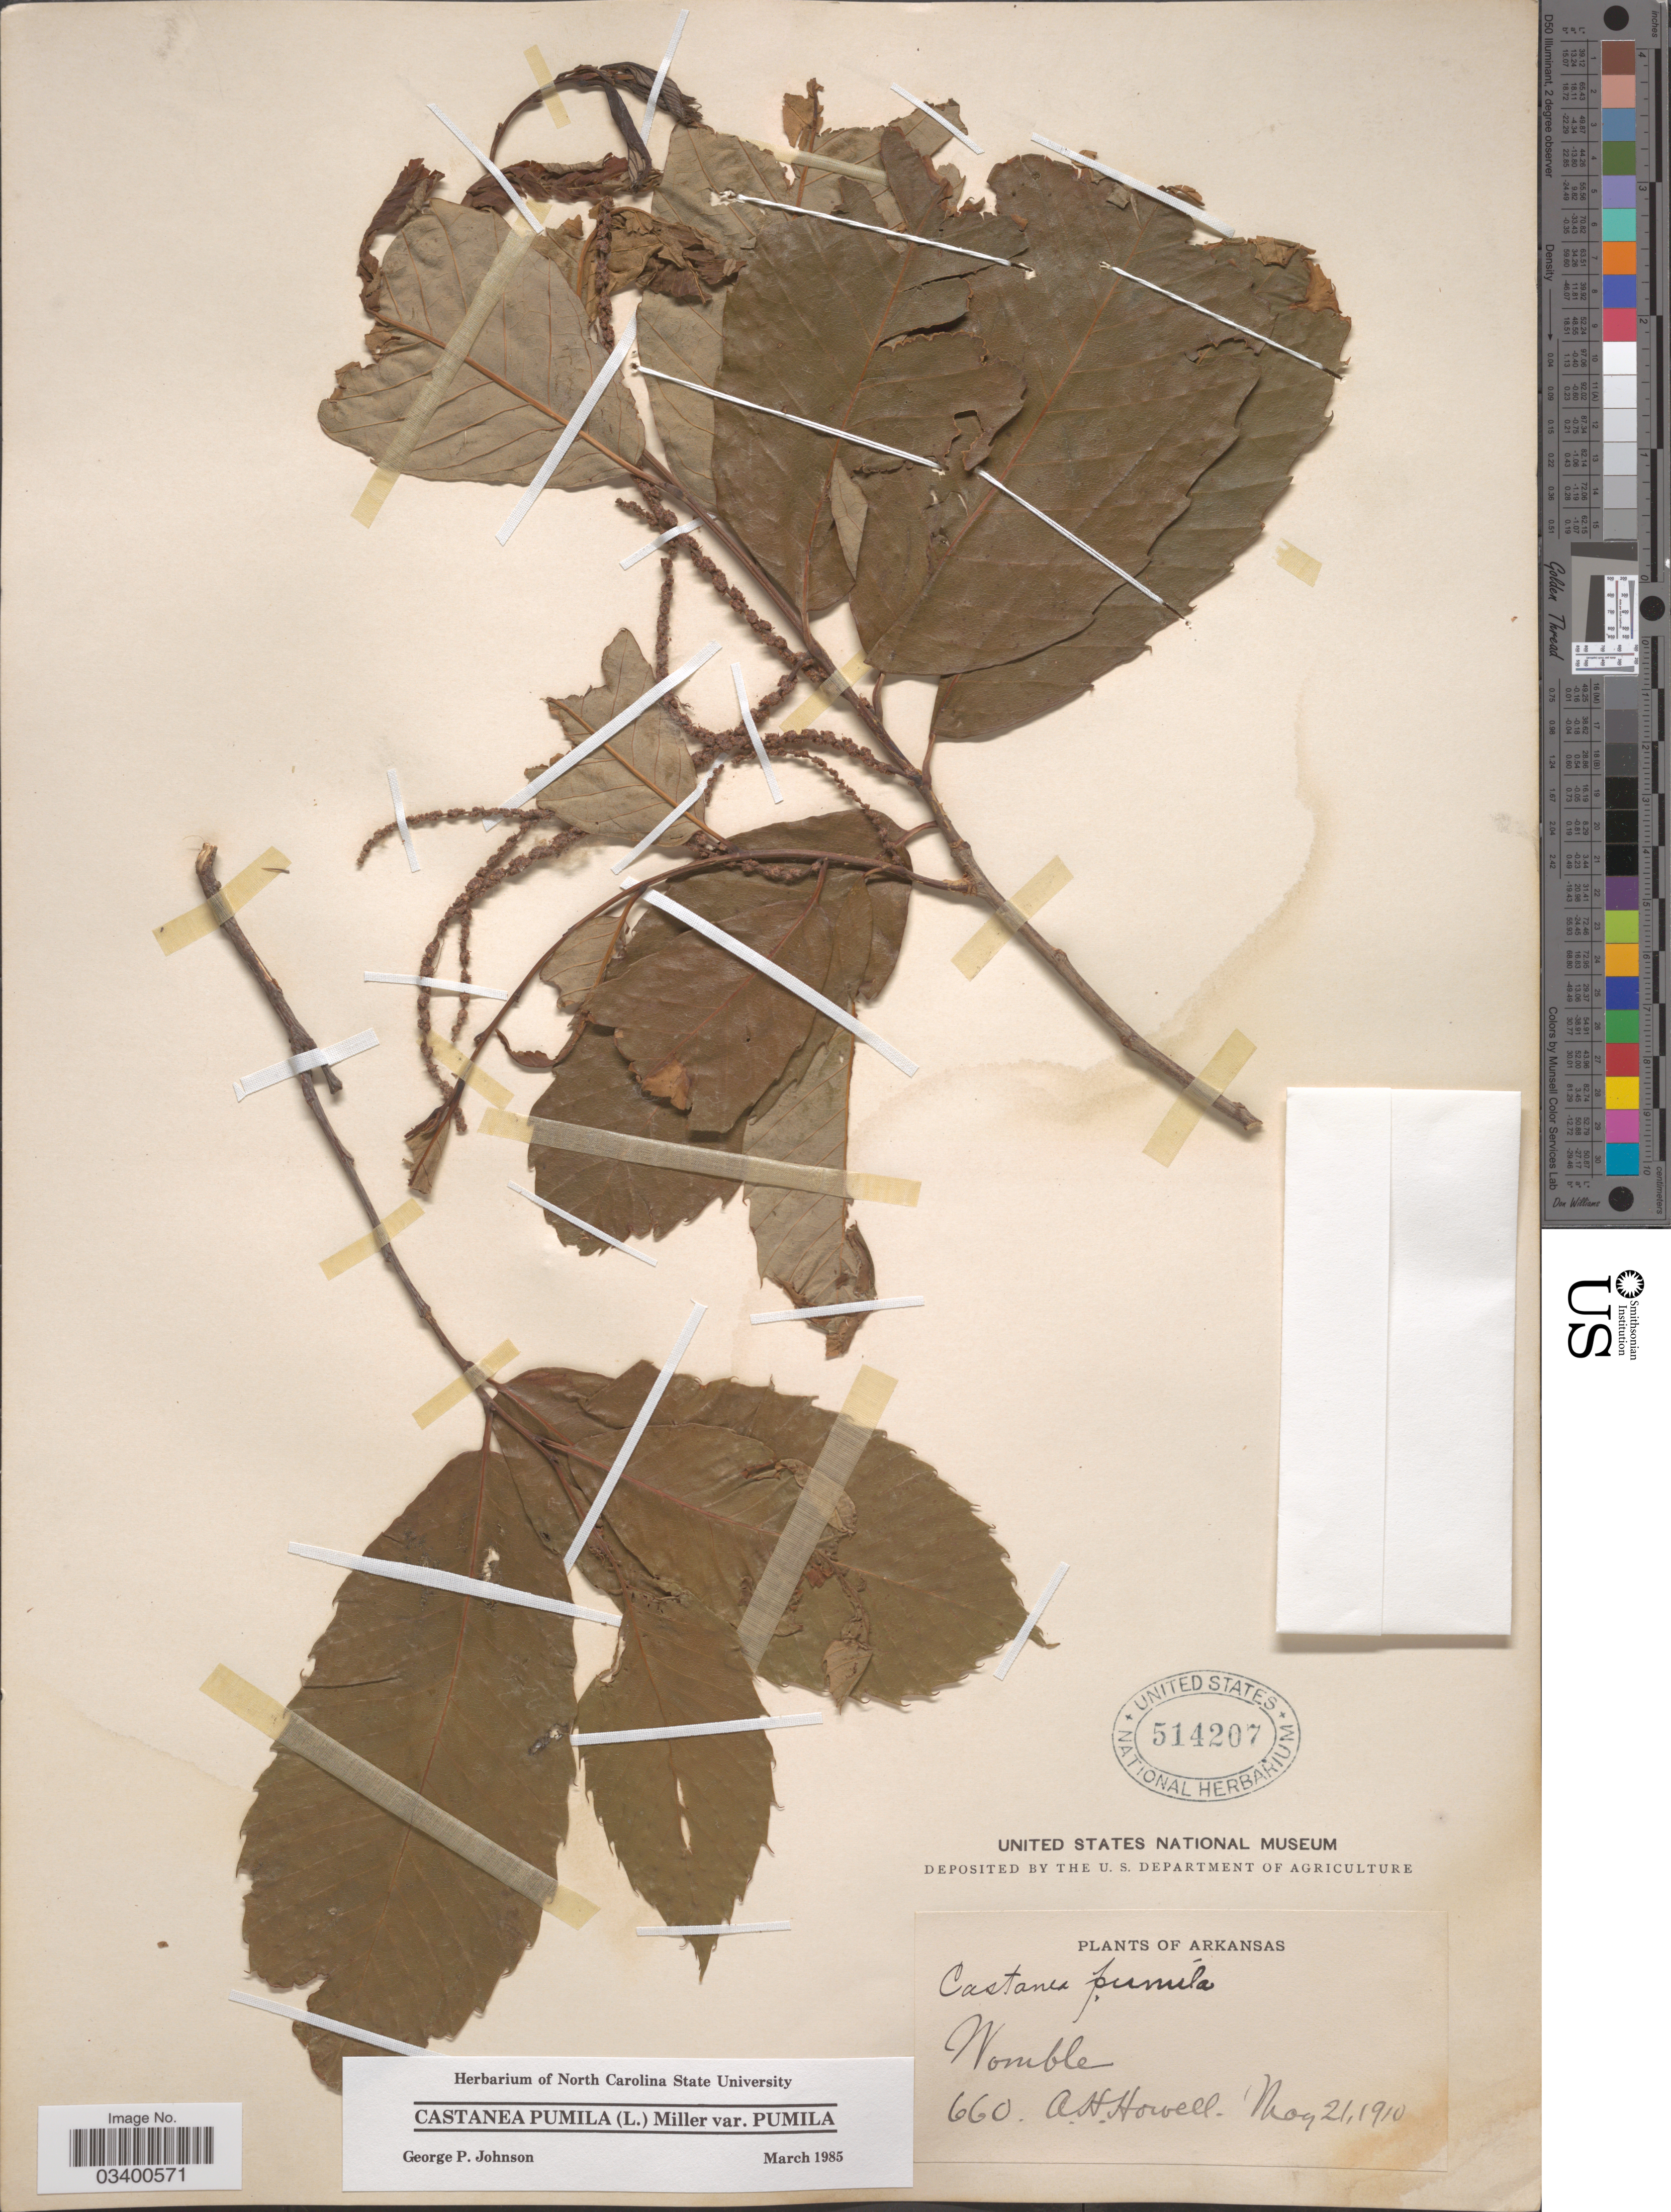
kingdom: Plantae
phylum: Tracheophyta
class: Magnoliopsida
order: Fagales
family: Fagaceae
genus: Castanea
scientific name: Castanea pumila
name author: (L.) Mill.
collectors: A. Howell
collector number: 660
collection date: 1910-05-21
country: United States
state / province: Arkansas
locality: Womble.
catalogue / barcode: US 514207